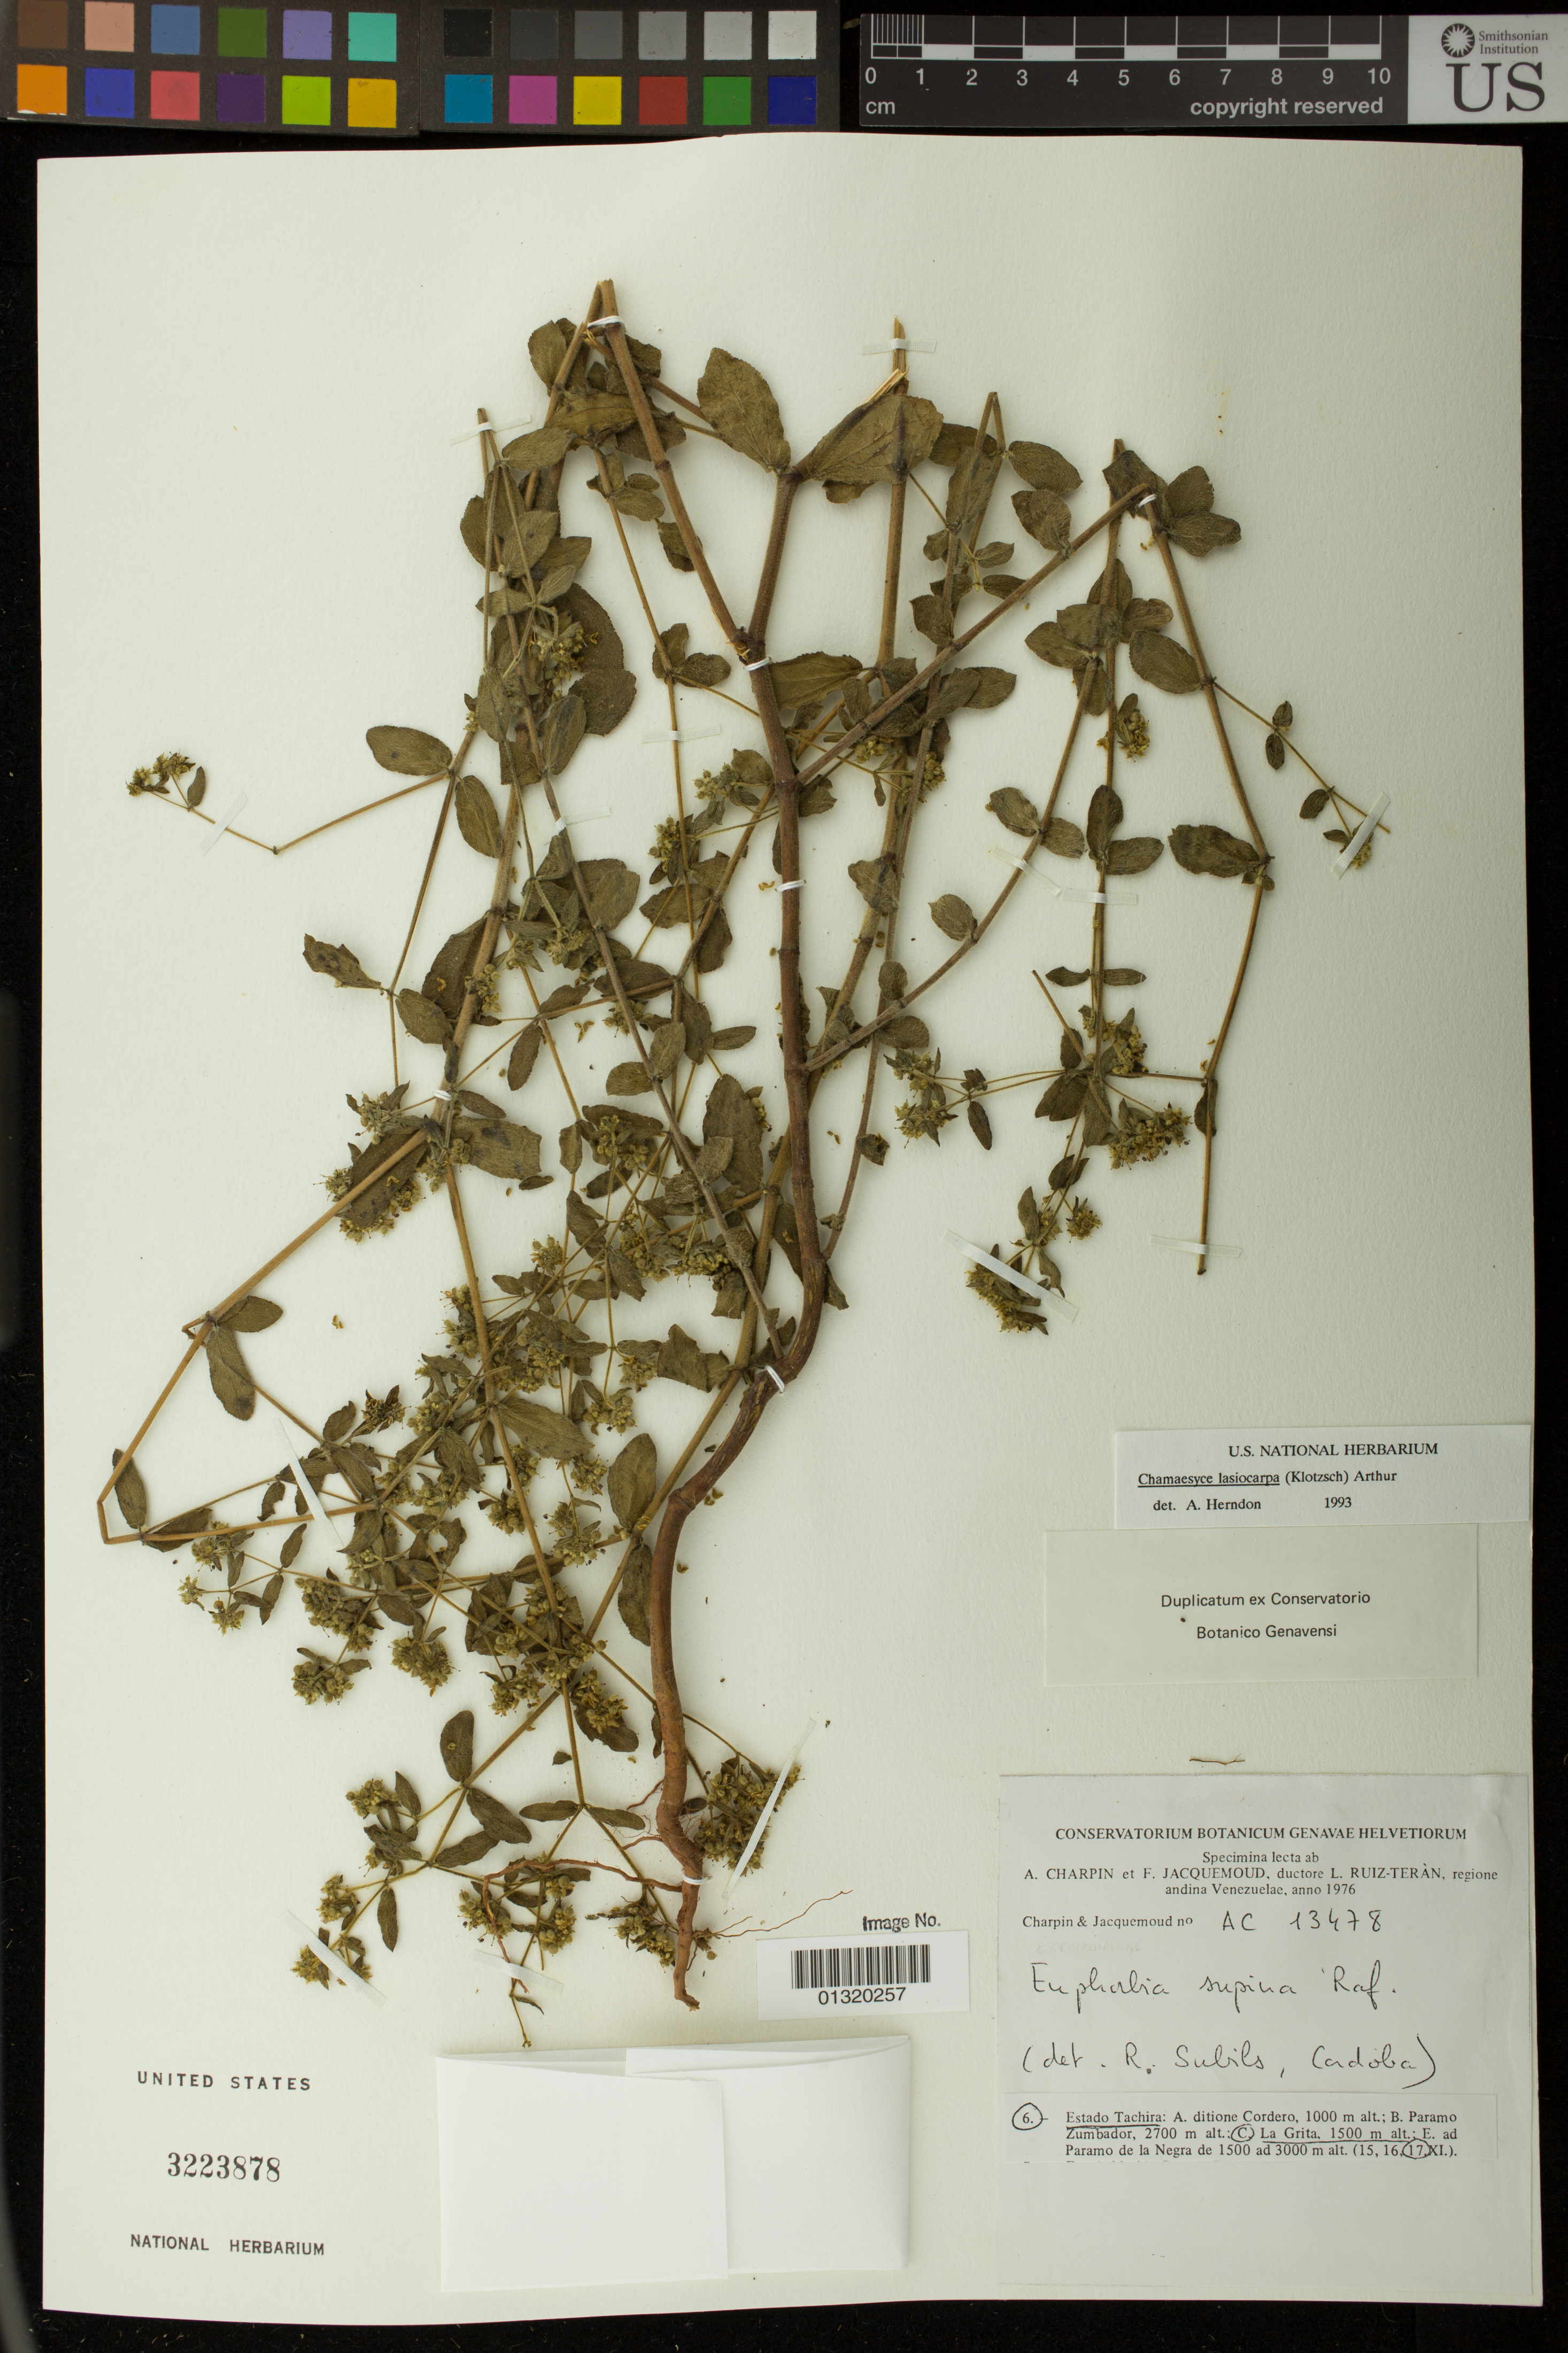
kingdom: Plantae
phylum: Tracheophyta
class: Magnoliopsida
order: Malpighiales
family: Euphorbiaceae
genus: Euphorbia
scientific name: Euphorbia lasiocarpa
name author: Klotzsch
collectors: A. Charpin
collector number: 13478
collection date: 1976-11-17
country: Venezuela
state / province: Tachira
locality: La Grita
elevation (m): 1500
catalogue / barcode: US 3223878